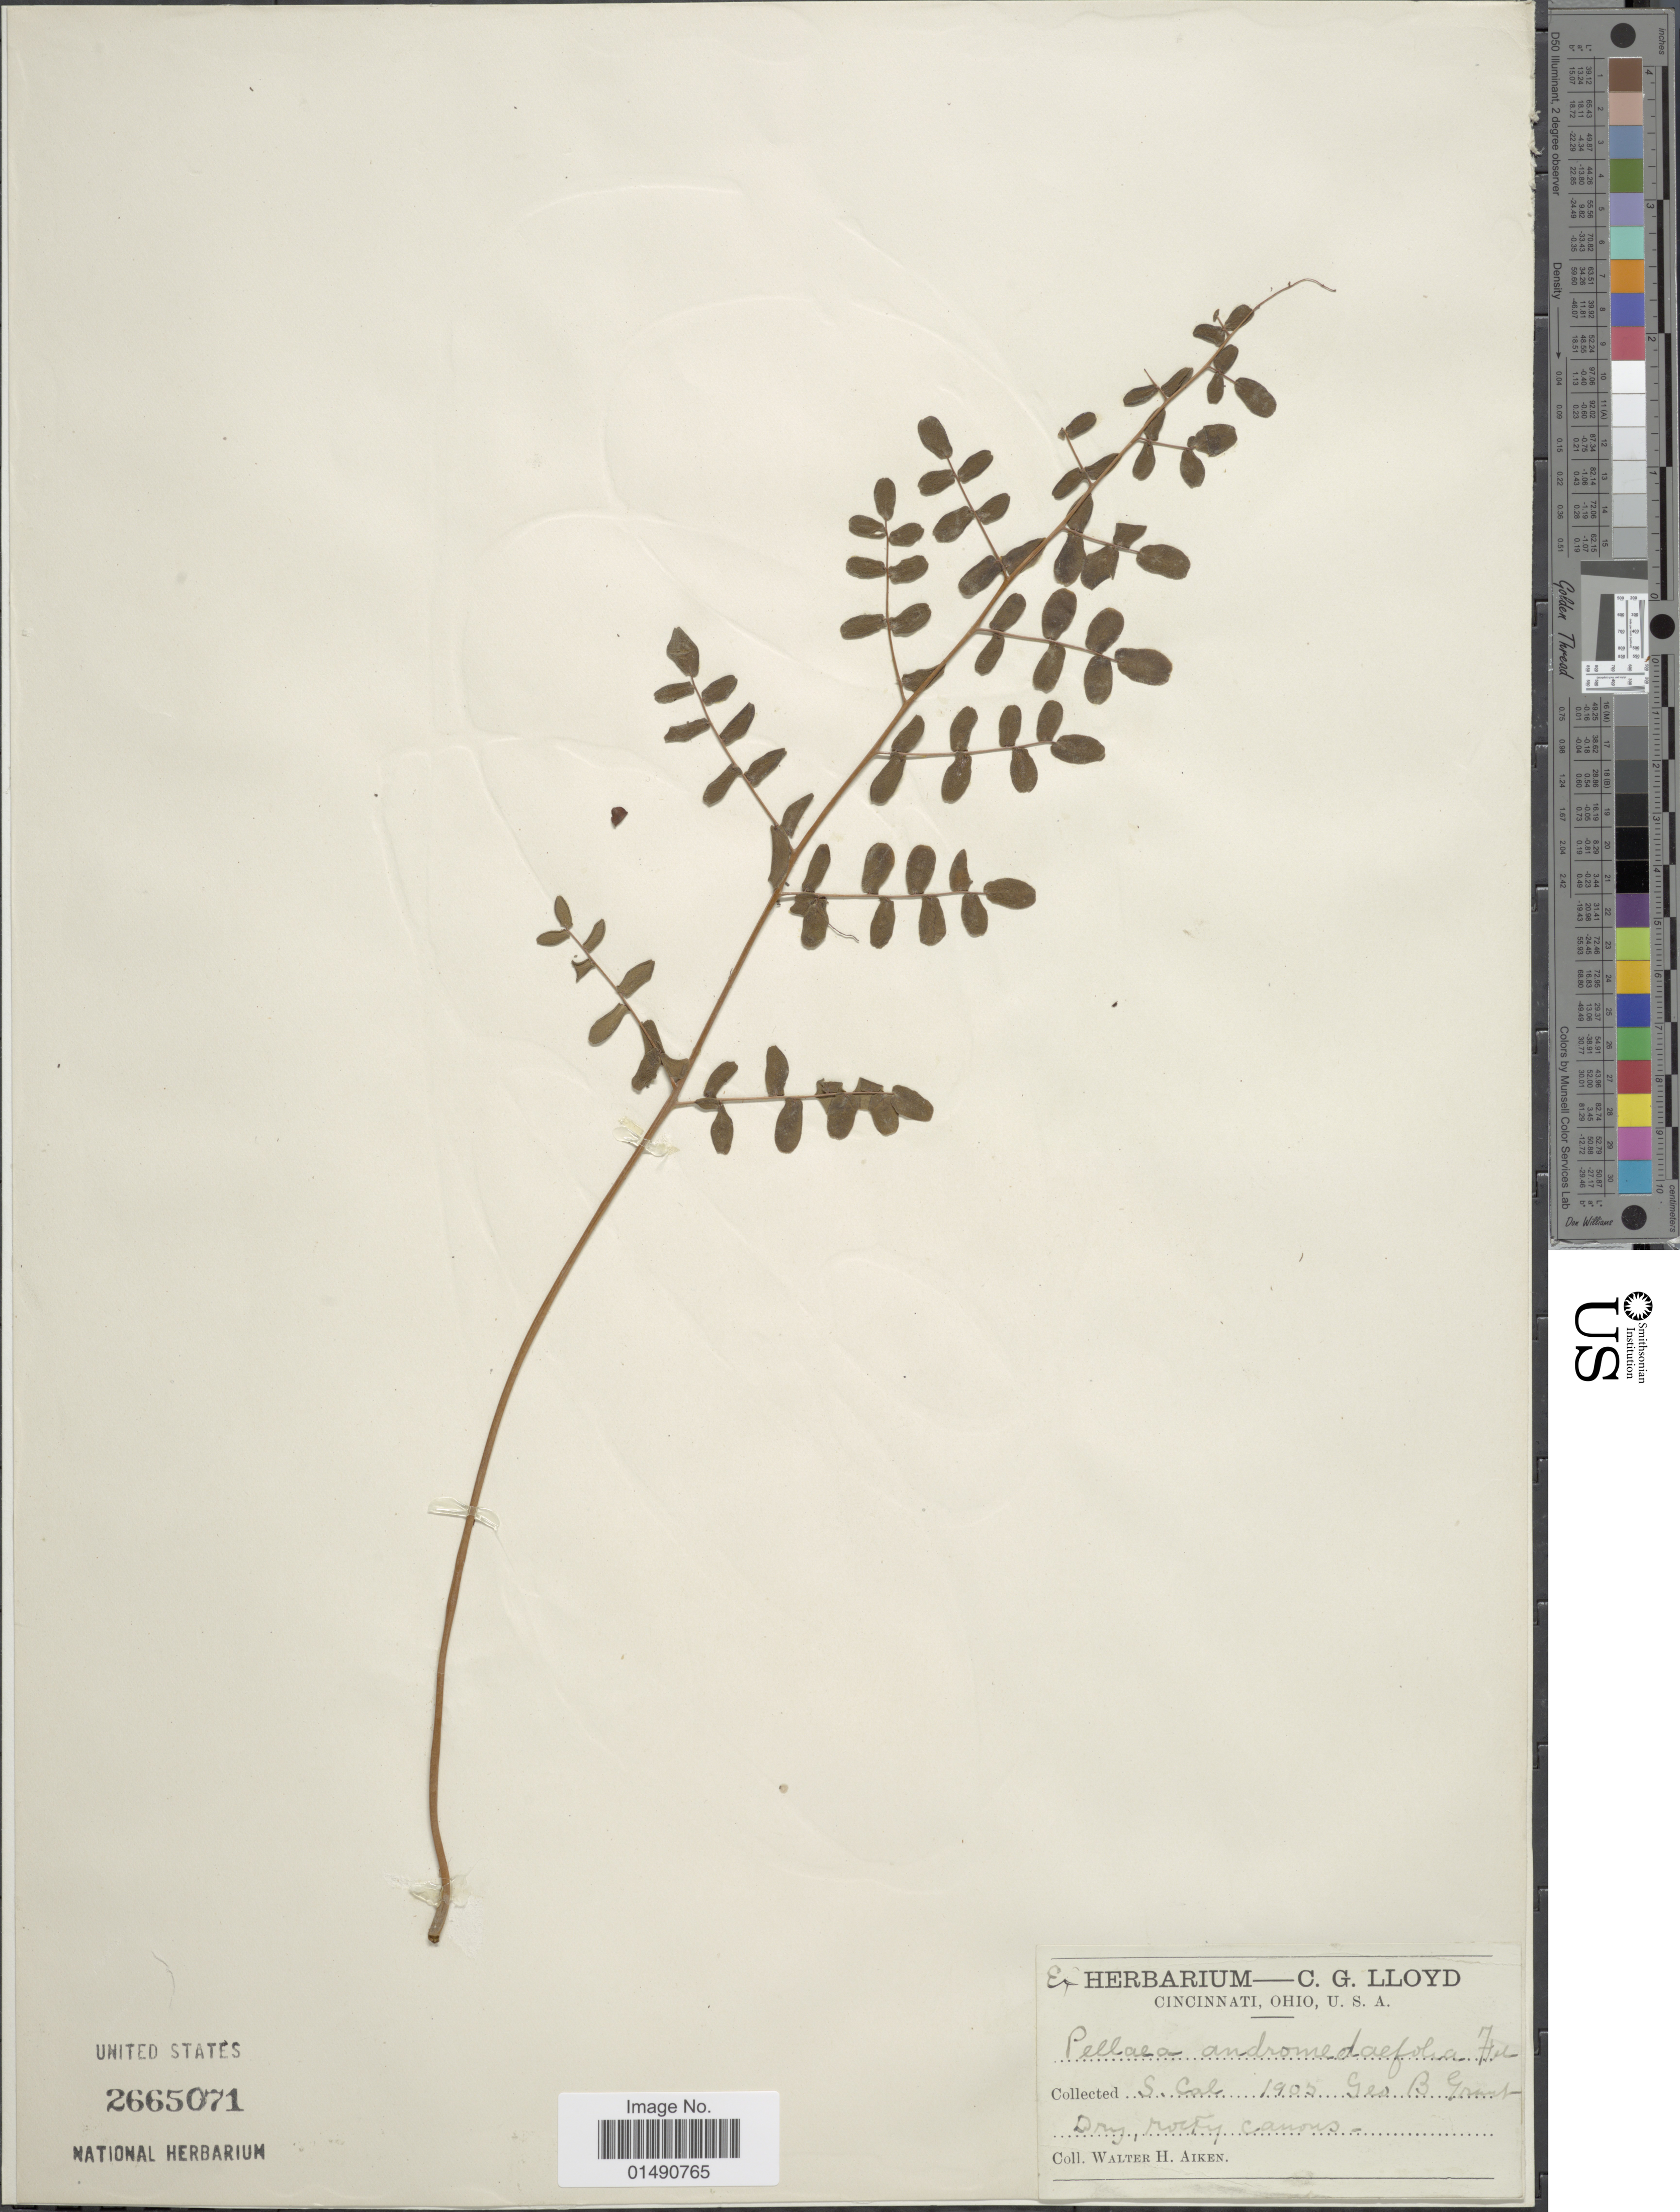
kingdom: Plantae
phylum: Tracheophyta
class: Polypodiopsida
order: Polypodiales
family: Pteridaceae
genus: Pellaea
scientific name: Pellaea andromedifolia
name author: (Kaulf.) Fée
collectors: W. Aiken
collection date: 1905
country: United States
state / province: California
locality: S. Cal.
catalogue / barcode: US 2665071